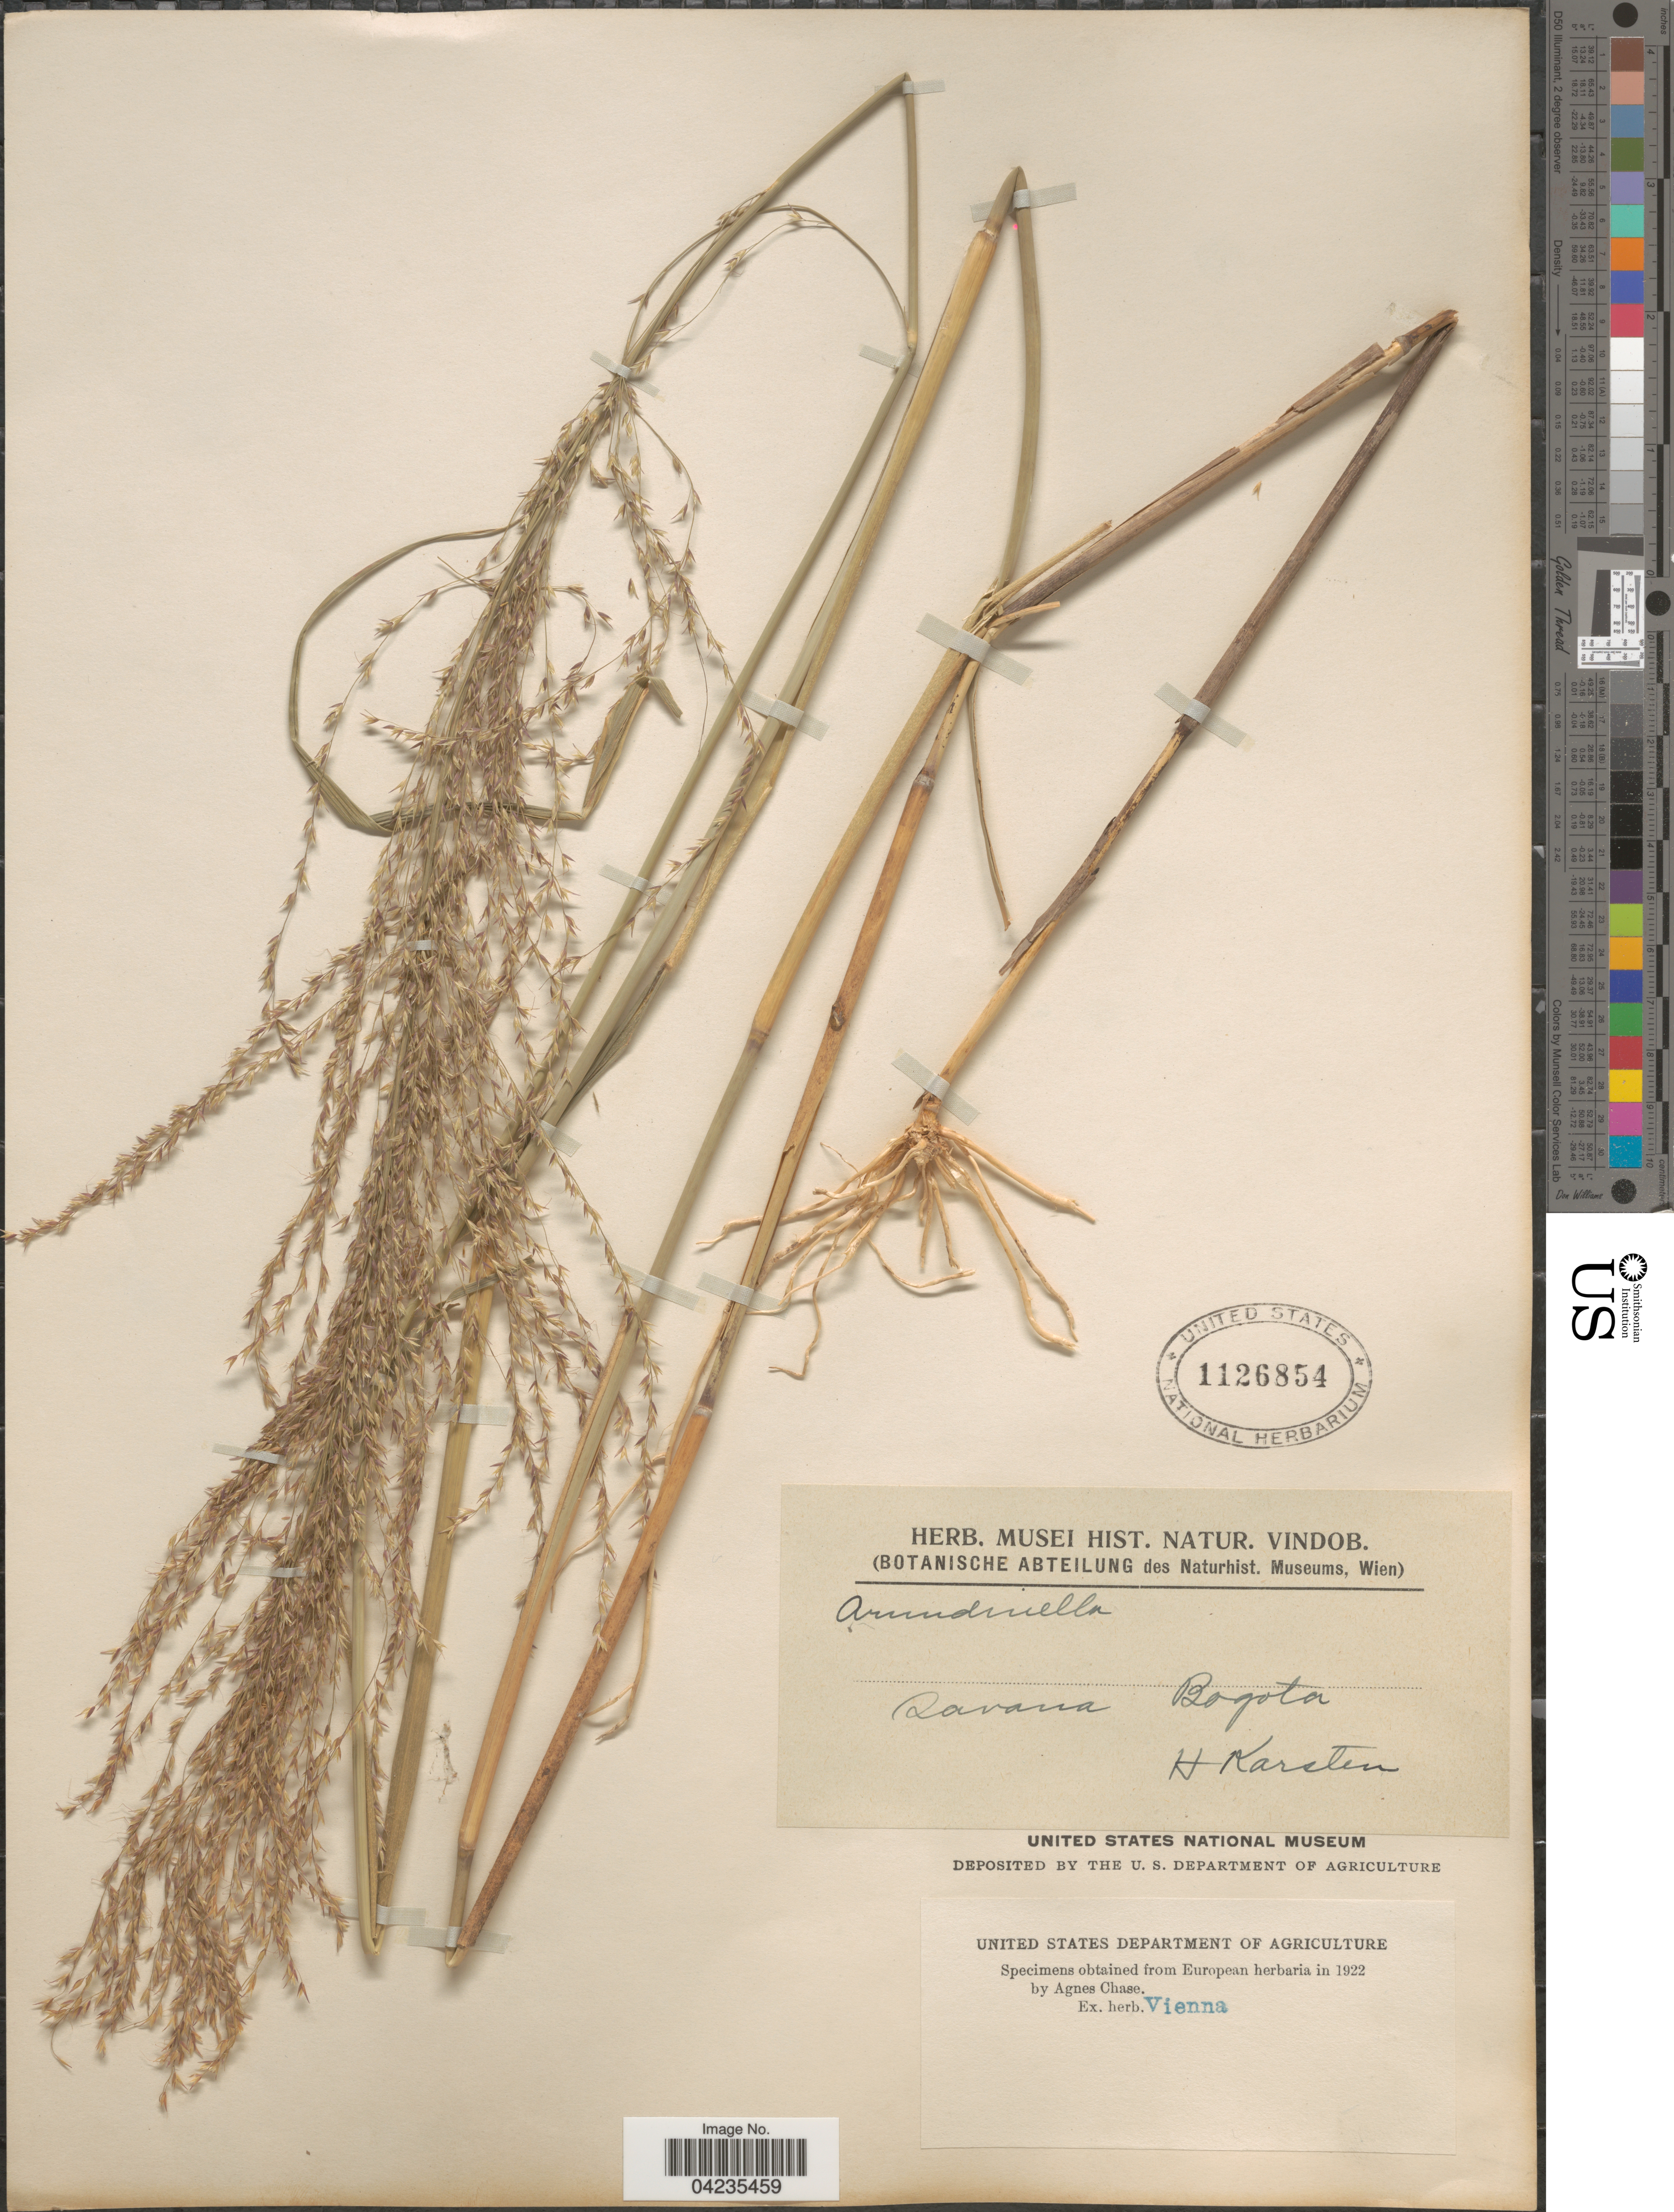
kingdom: Plantae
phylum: Tracheophyta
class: Liliopsida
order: Poales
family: Poaceae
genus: Arundinella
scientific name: Arundinella hispida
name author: (Humb. & Bonpl. ex Willd.) Kuntze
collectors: H. Karsten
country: Colombia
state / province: Bogota D.C.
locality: Savana Bogota.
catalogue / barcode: US 1126854